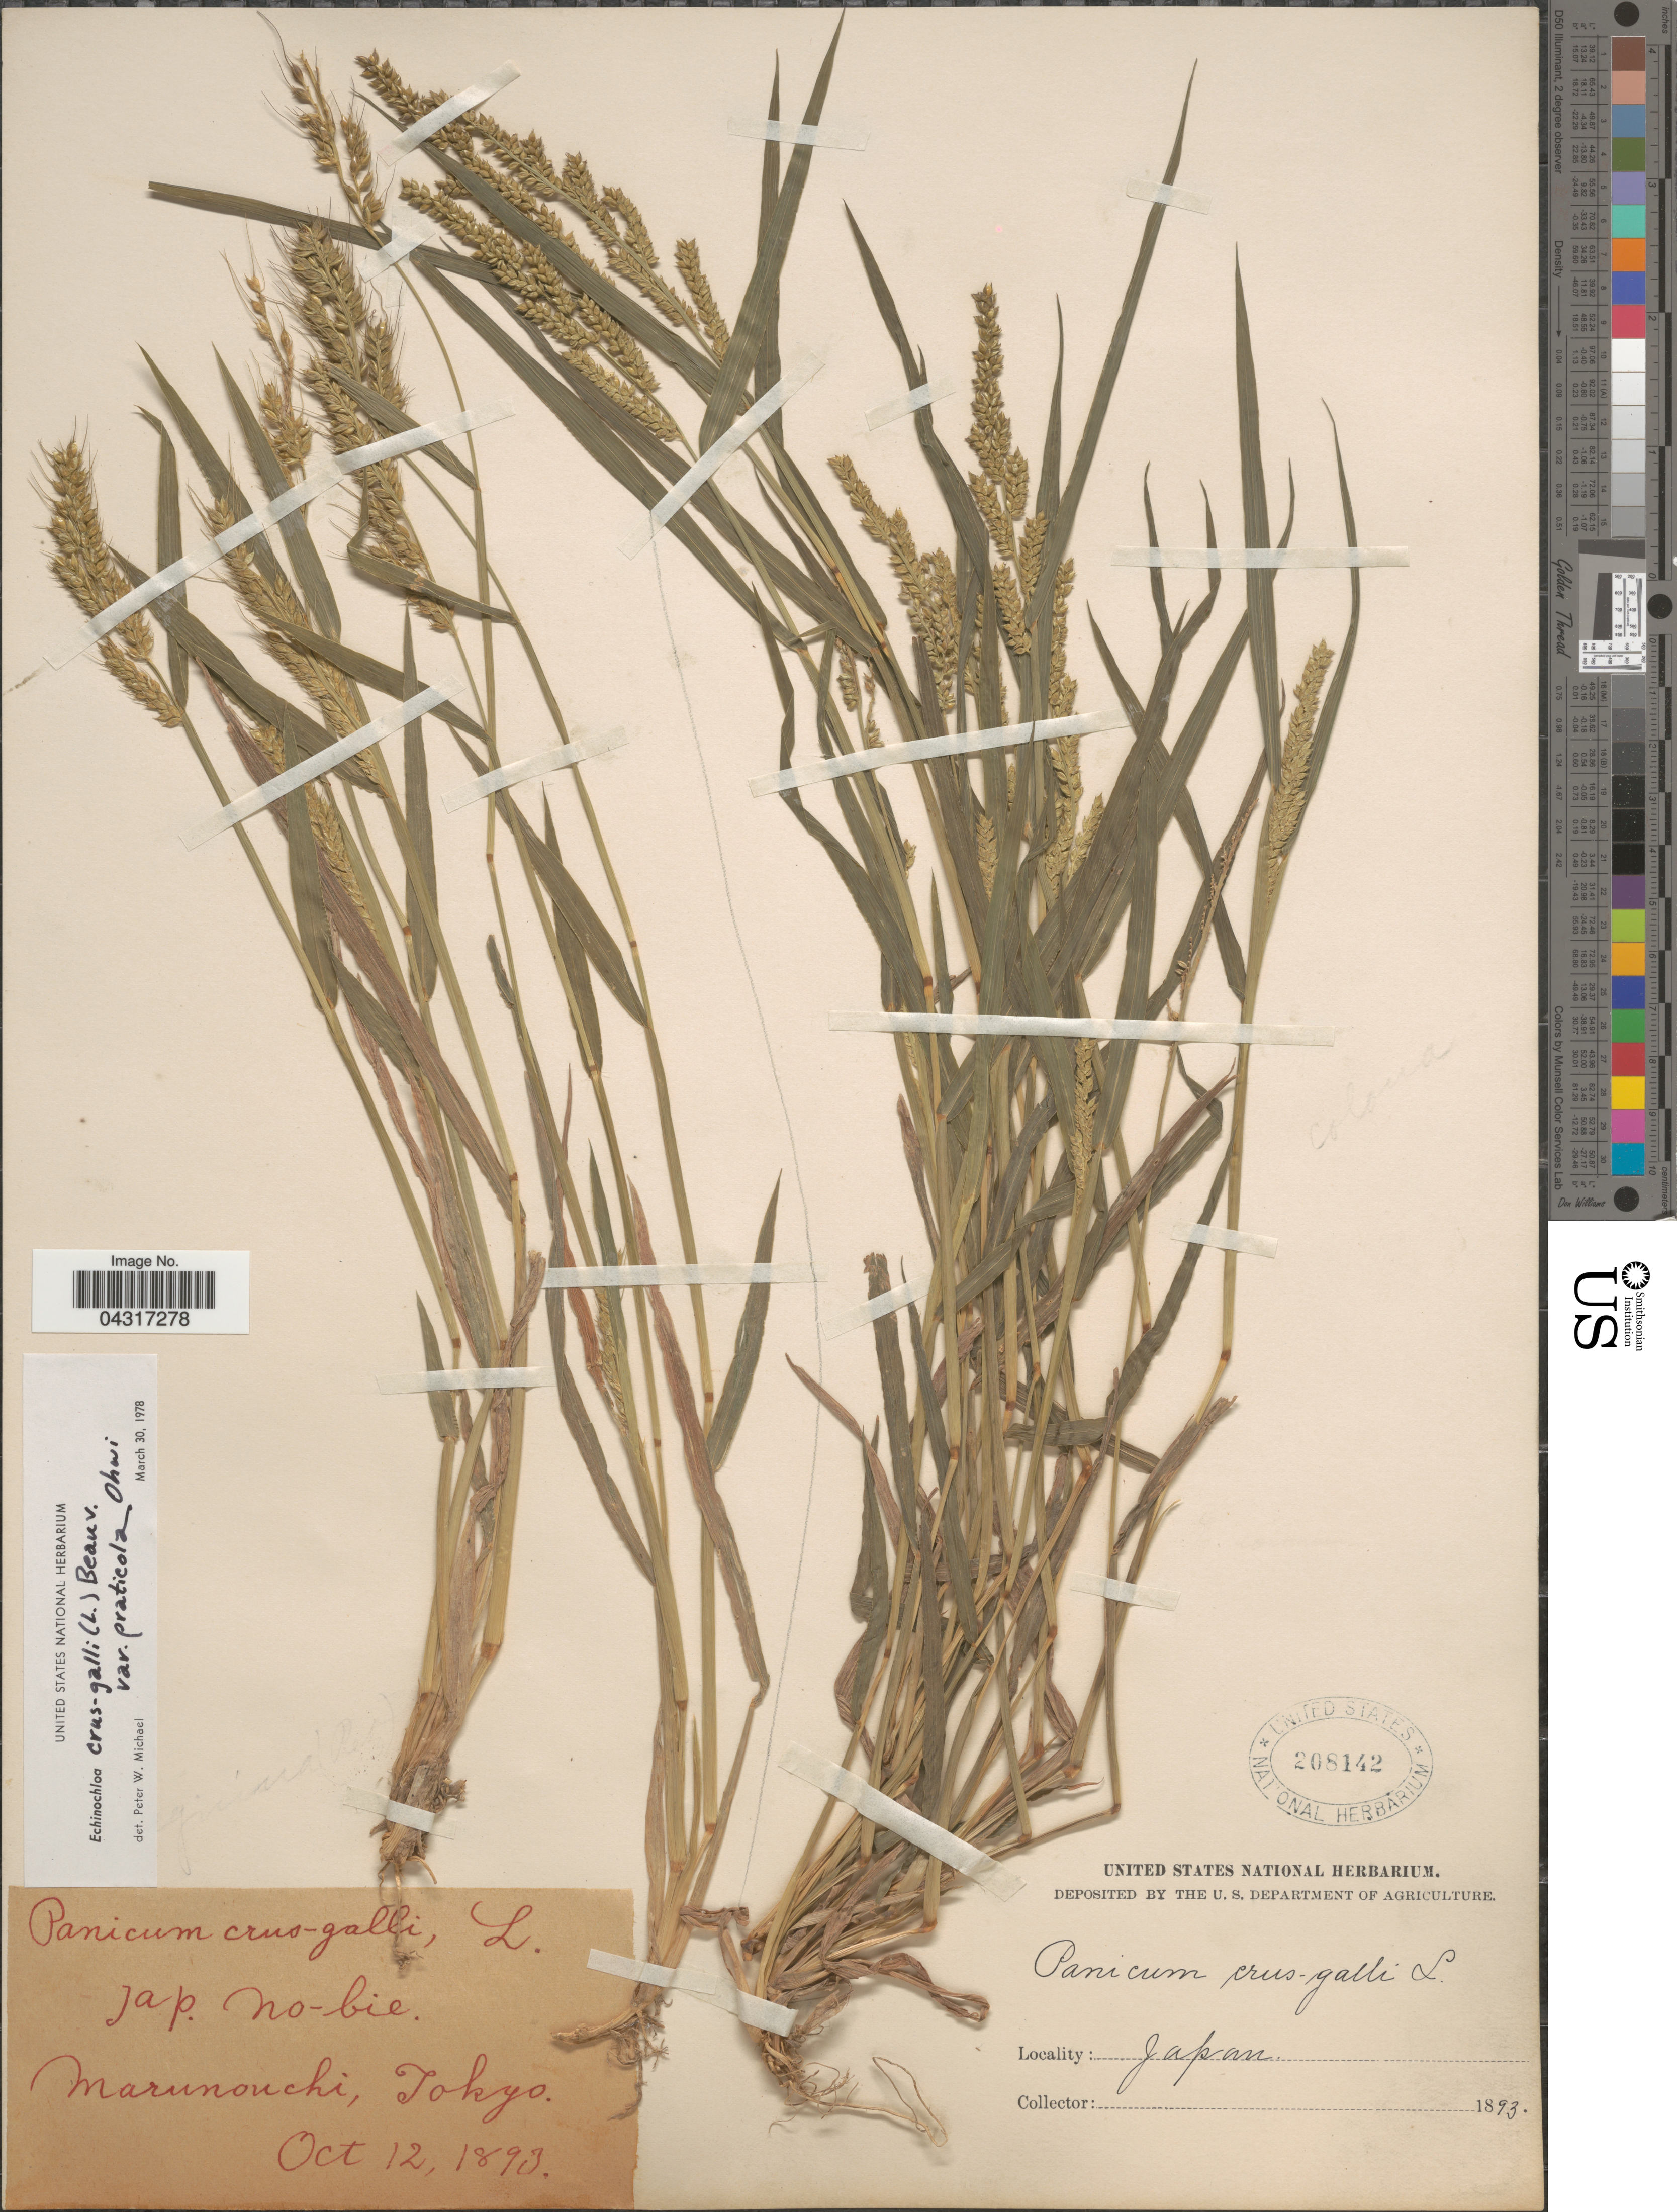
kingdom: Plantae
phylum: Tracheophyta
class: Liliopsida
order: Poales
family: Poaceae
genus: Echinochloa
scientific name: Echinochloa crus-galli var. praticola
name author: Ohwi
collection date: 1893-10-12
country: Japan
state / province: Tokyo, Federal City of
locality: Marunouchi.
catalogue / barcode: US 208142